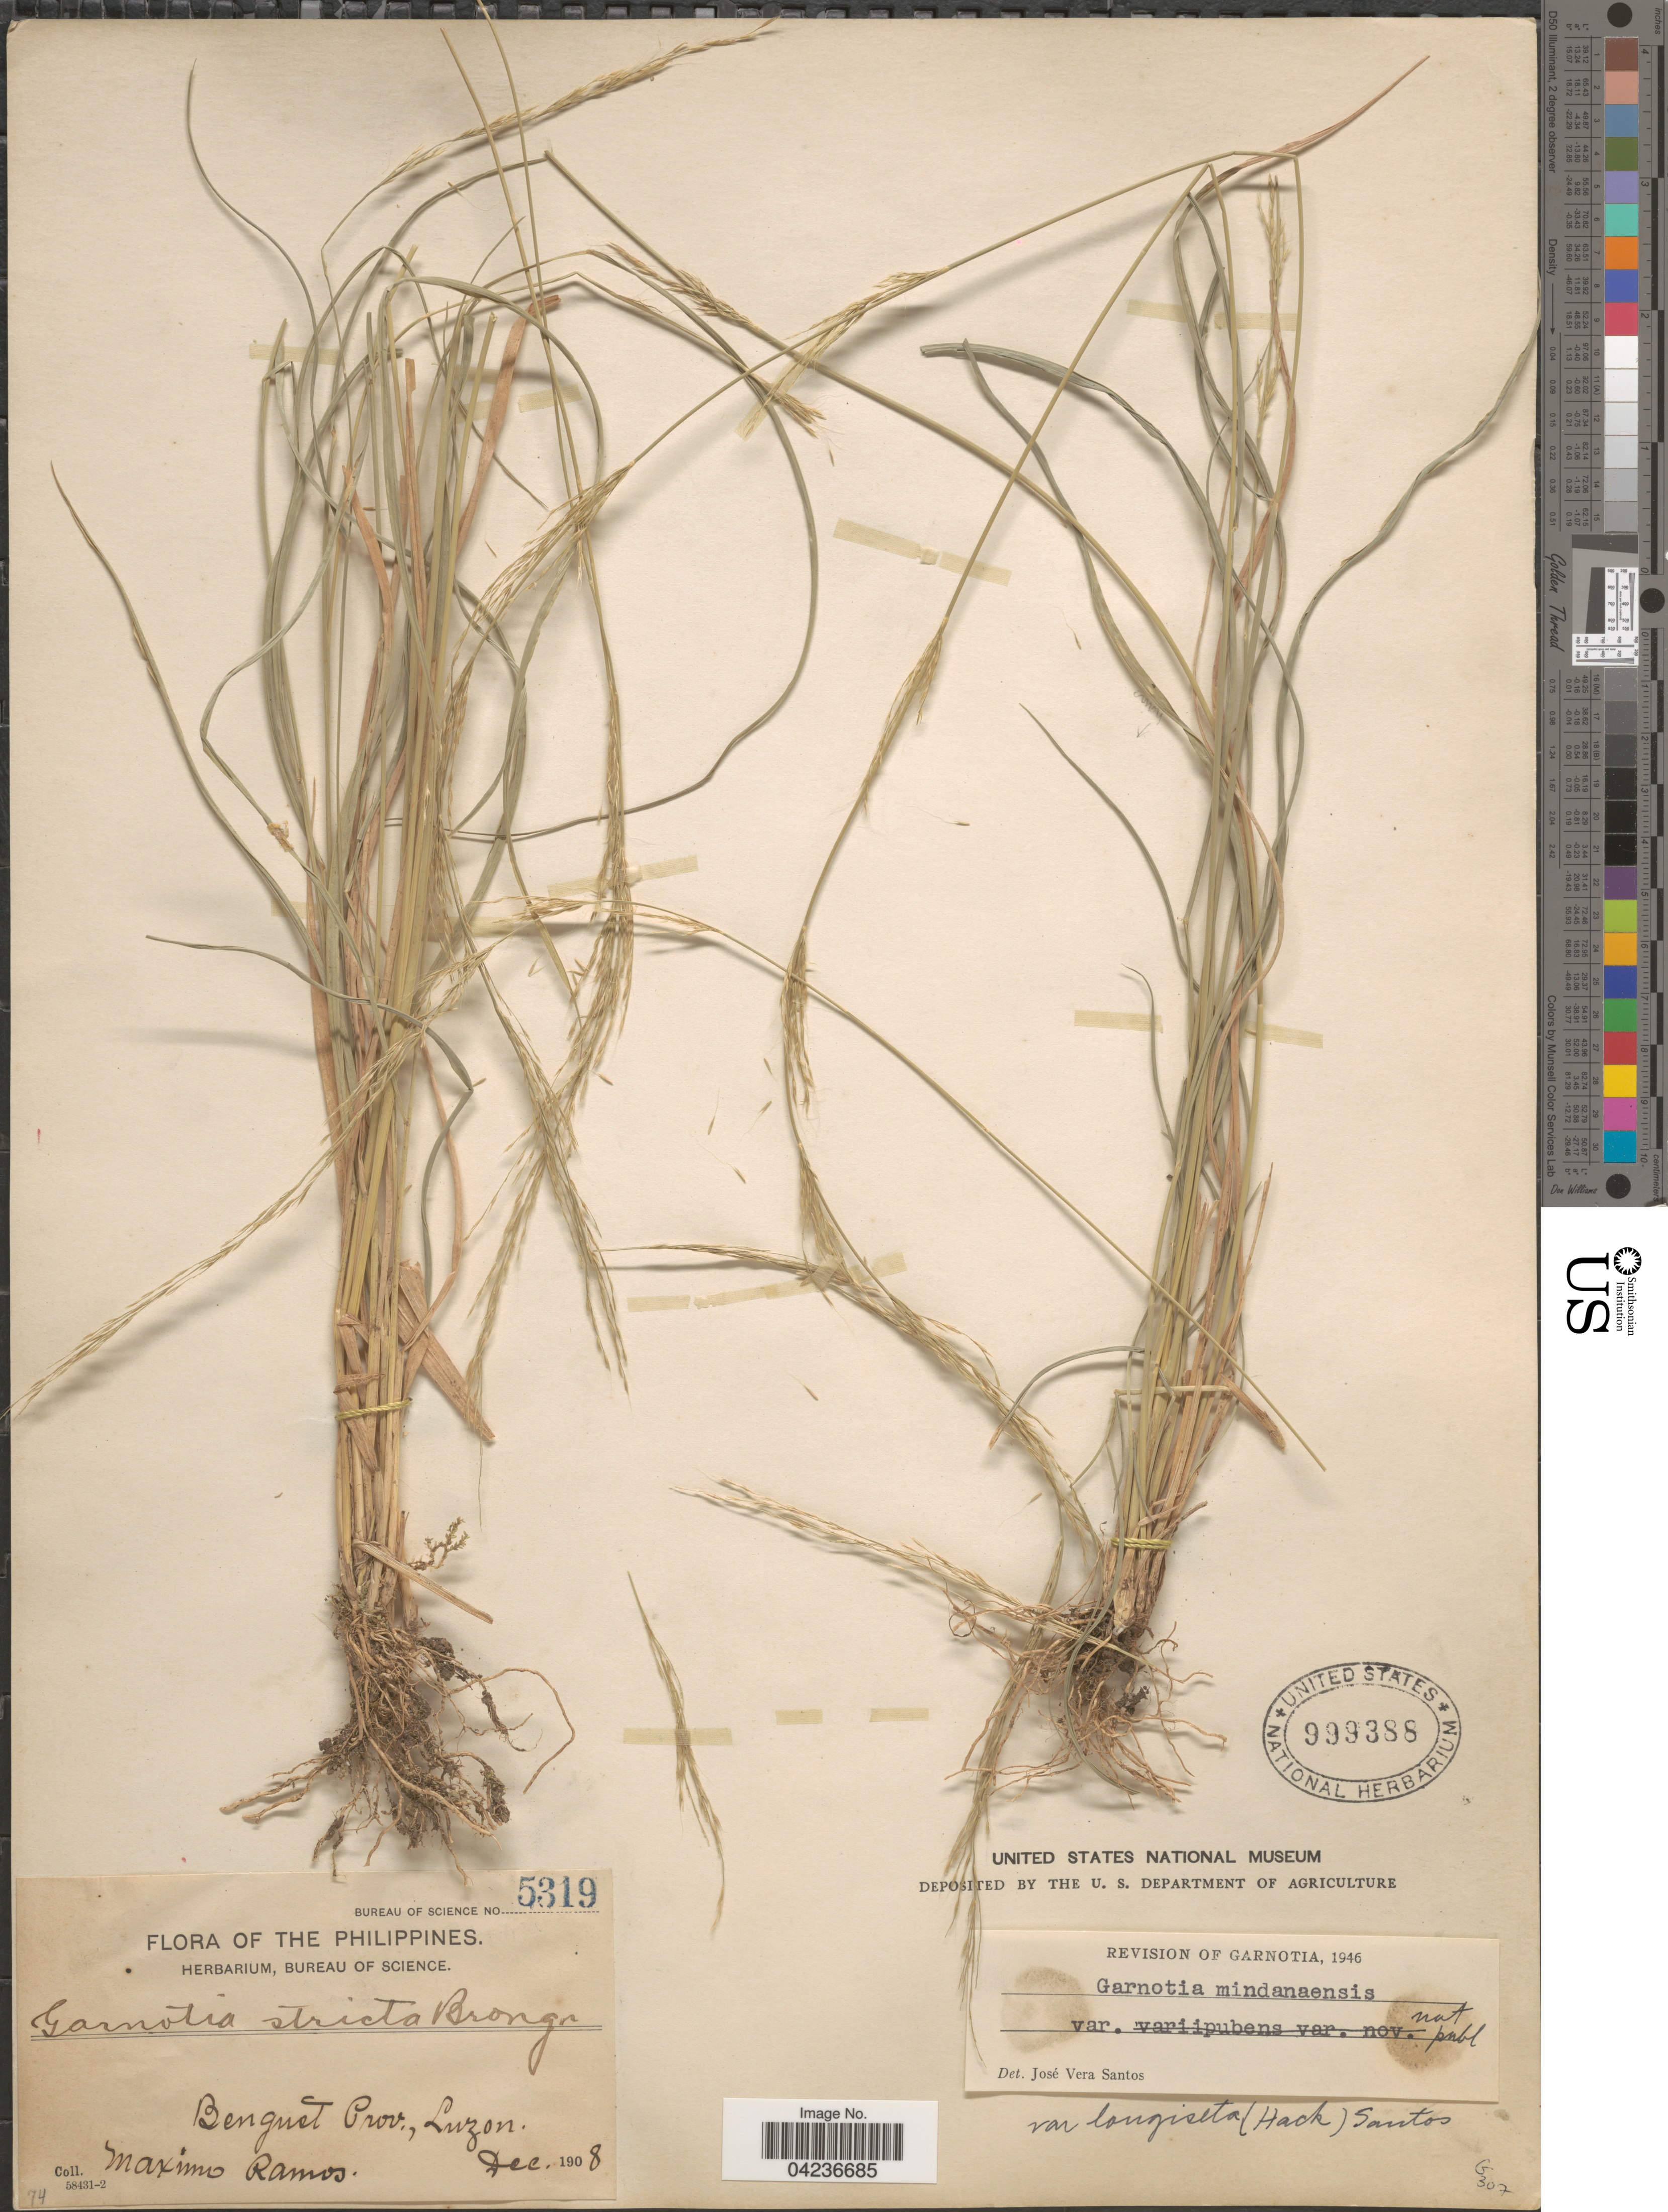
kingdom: Plantae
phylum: Tracheophyta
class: Liliopsida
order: Poales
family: Poaceae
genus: Garnotia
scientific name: Garnotia stricta var. longiseta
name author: Hack. in Kneuck.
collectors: M. Ramos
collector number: Bureau of Science 5319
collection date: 1908-12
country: Philippines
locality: Benguet Prov., Luzon.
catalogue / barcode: US 999388